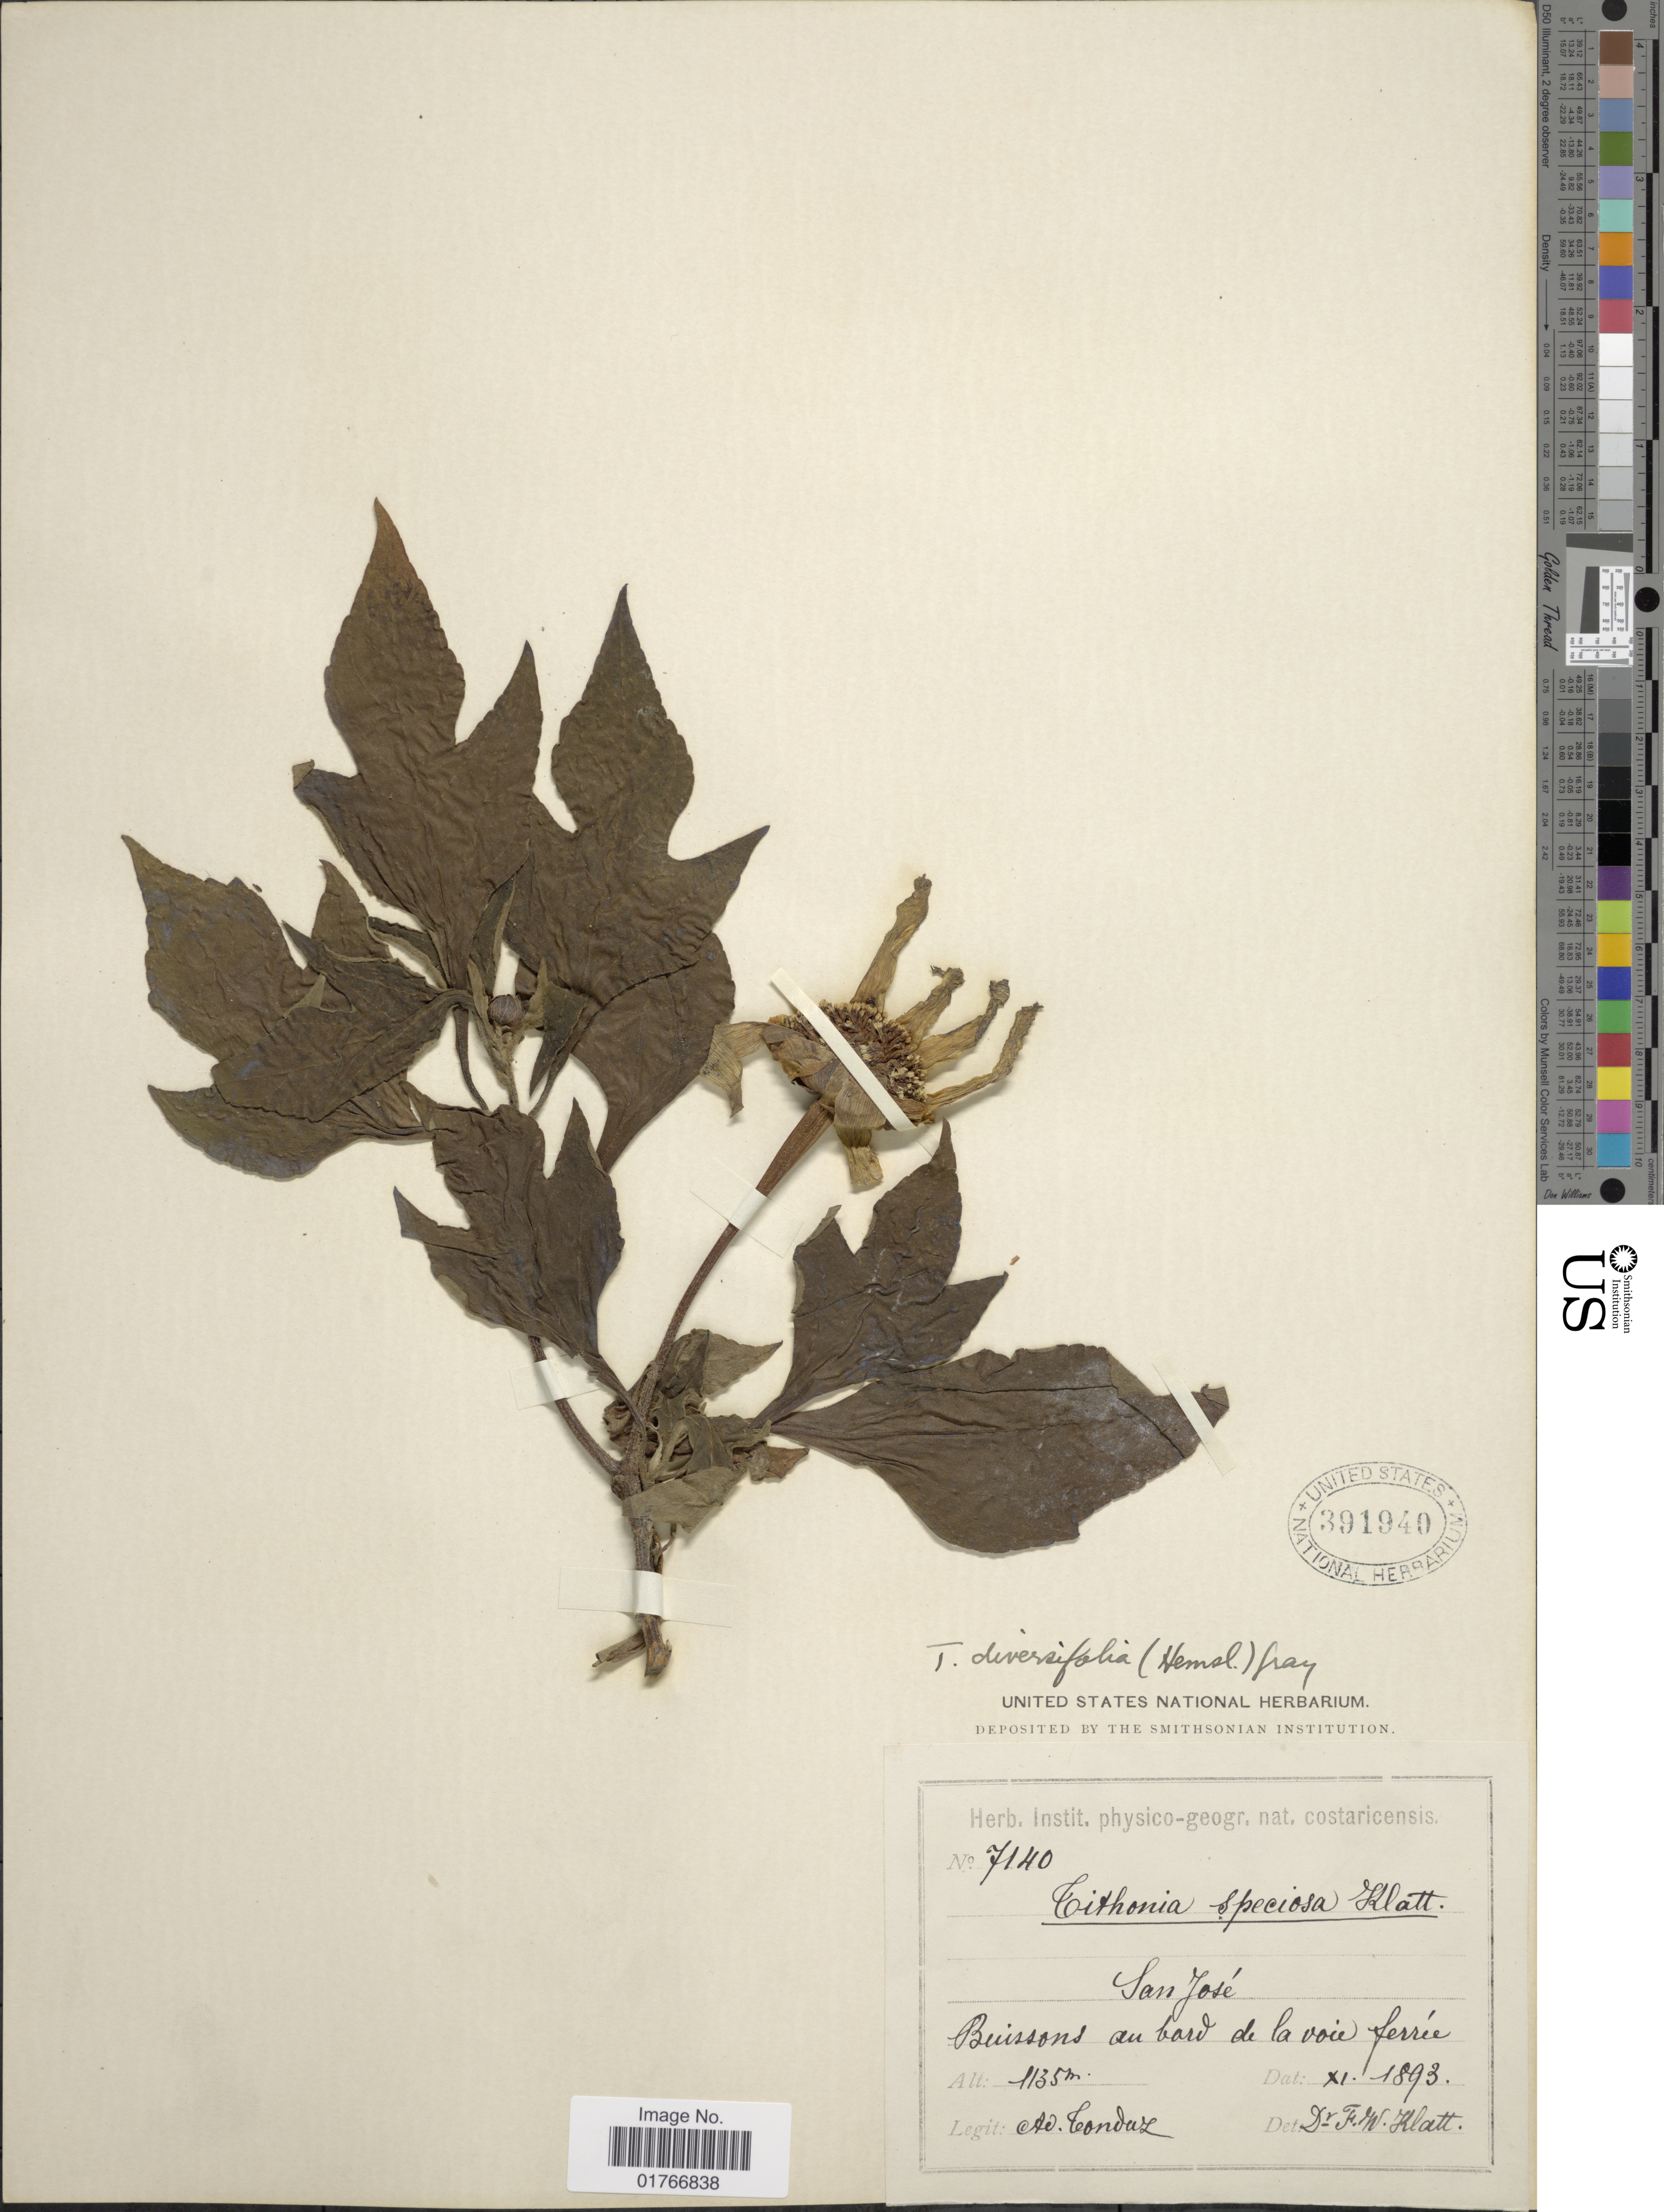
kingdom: Plantae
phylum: Tracheophyta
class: Magnoliopsida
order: Asterales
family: Asteraceae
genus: Tithonia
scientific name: Tithonia diversifolia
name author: (Hemsl.) A. Gray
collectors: A. Tonduz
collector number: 7140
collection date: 1893-11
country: Costa Rica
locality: San Jose, Buissons au bord de la voie ferrie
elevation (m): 1135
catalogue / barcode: US 391940